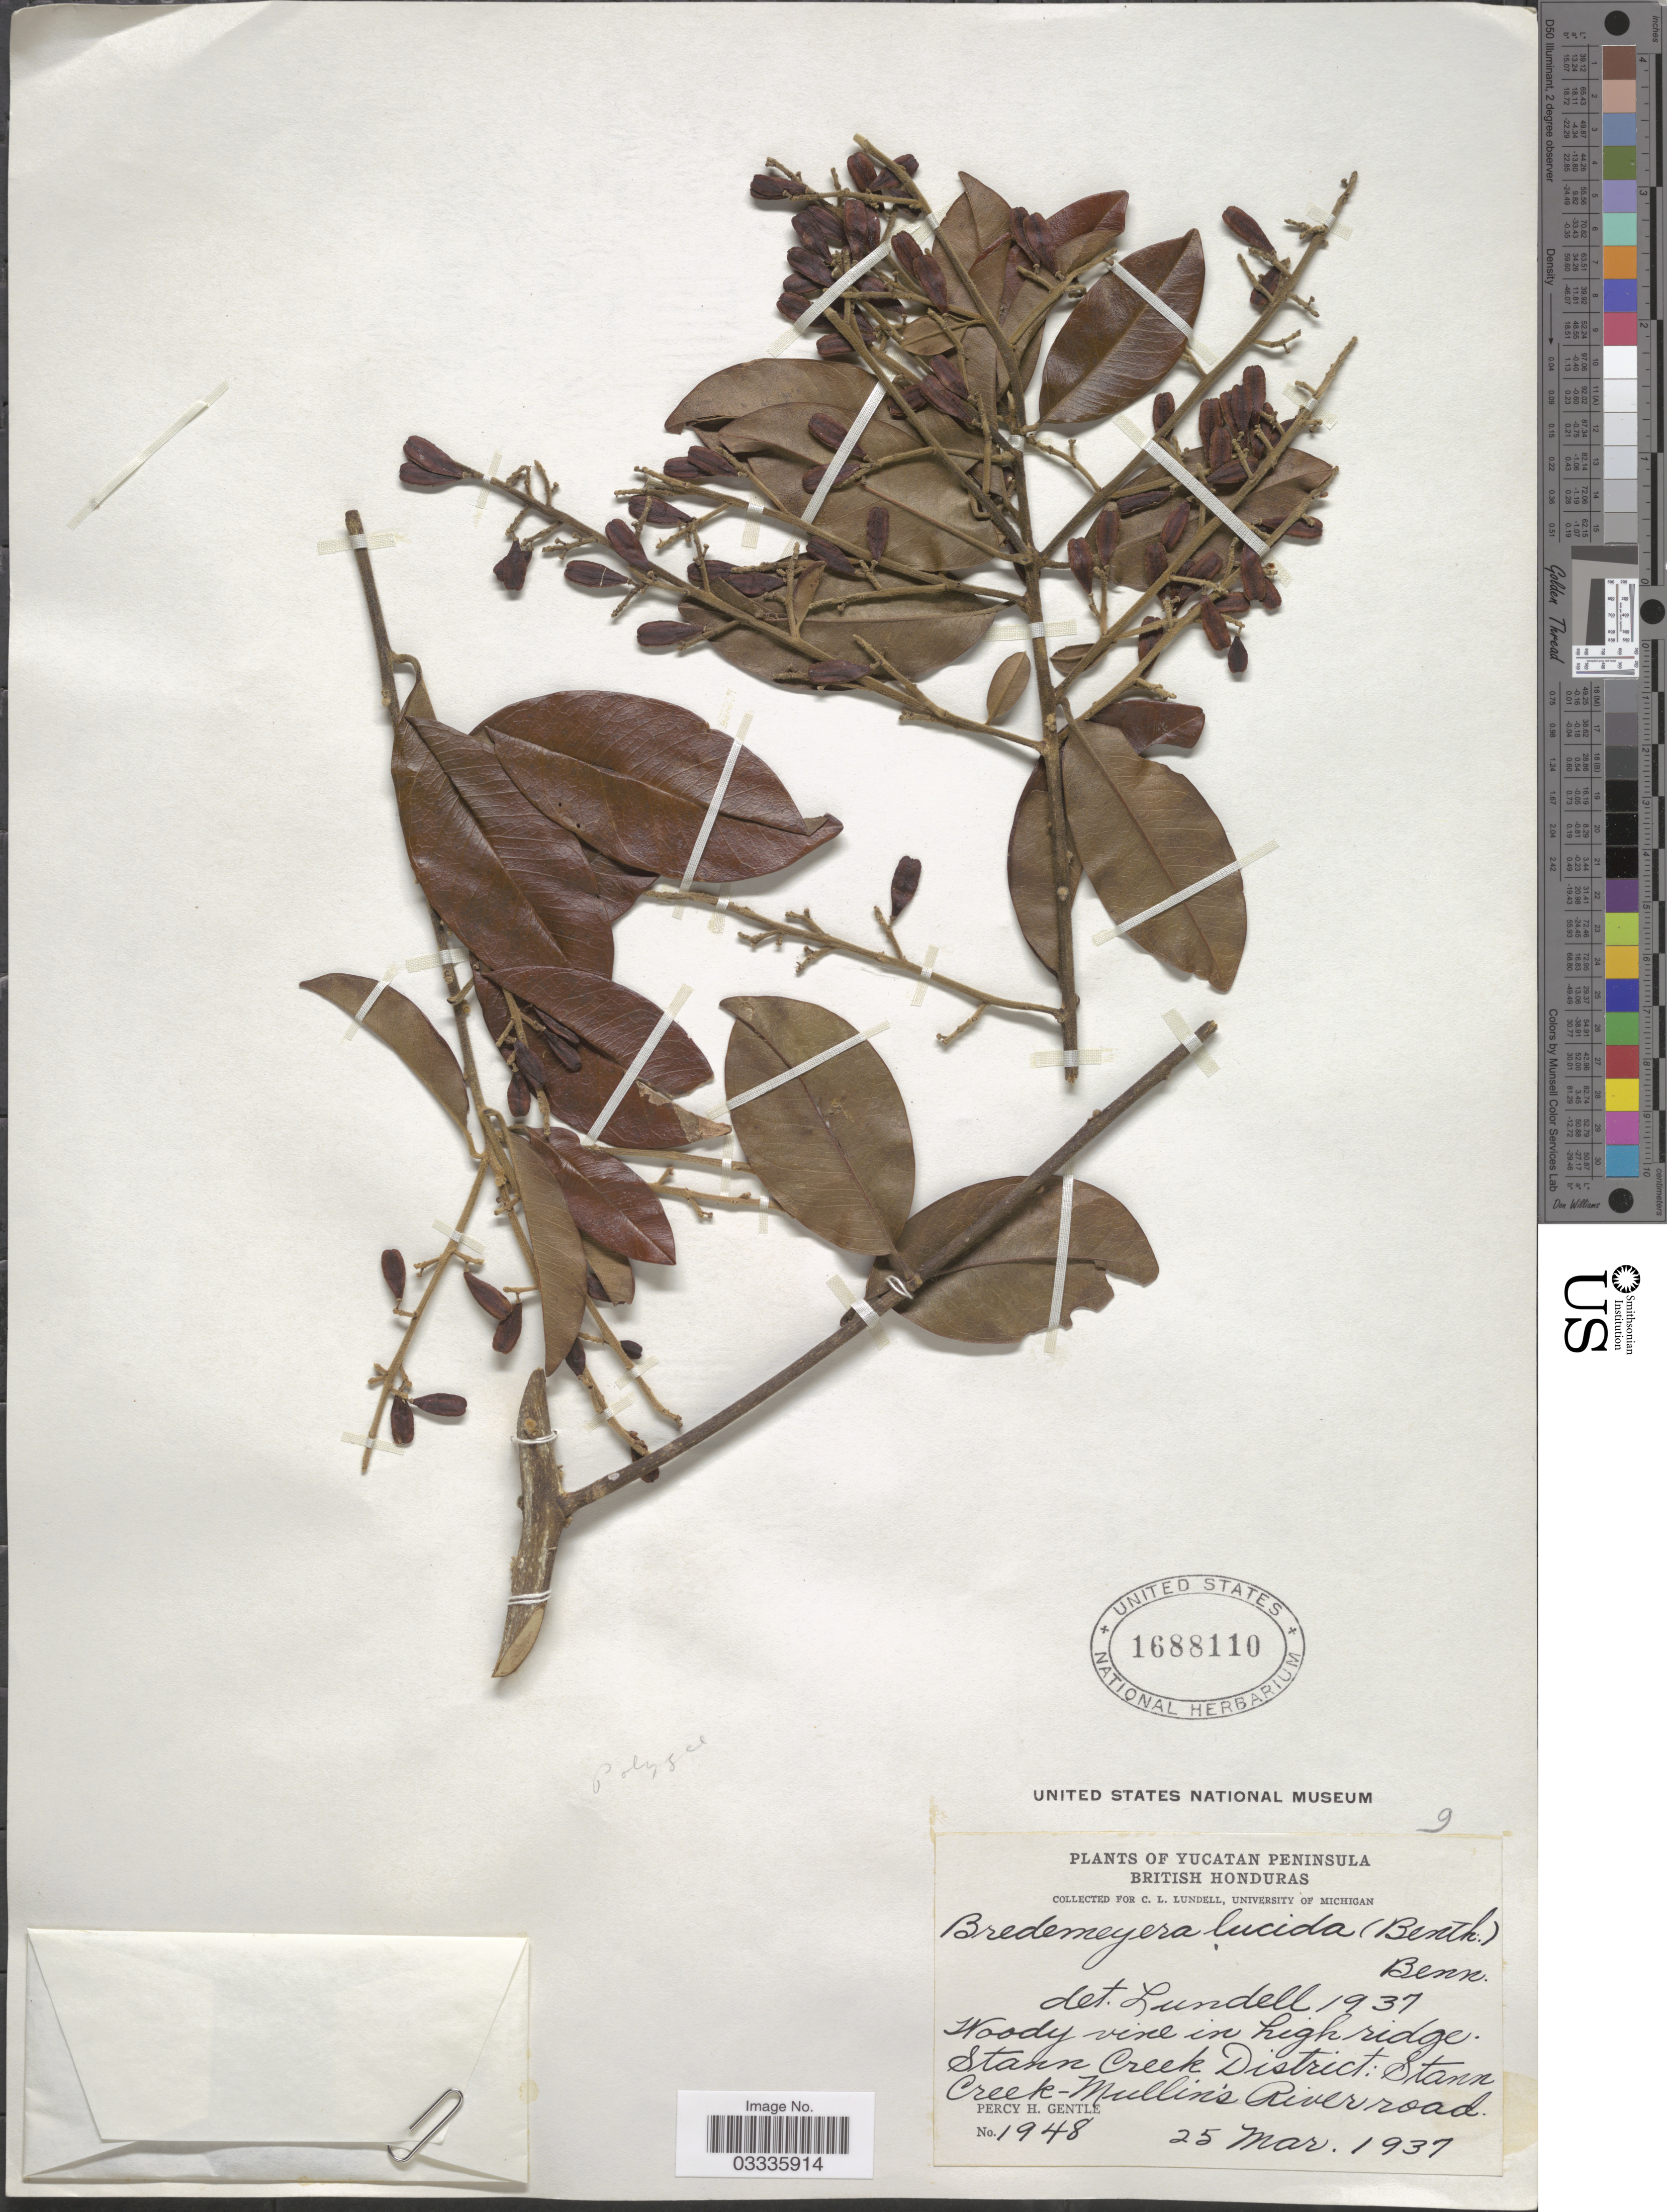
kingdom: Plantae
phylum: Tracheophyta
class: Magnoliopsida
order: Fabales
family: Polygalaceae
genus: Bredemeyera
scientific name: Bredemeyera lucida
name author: (Benth.) Klotzsch ex Hassk.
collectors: P. H. Gentle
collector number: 1948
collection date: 1937-03-25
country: Belize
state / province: Stann Creek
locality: British Honduras. Stann Creek District: Stann Creek-Mullin's River road.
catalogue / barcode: US 1688110